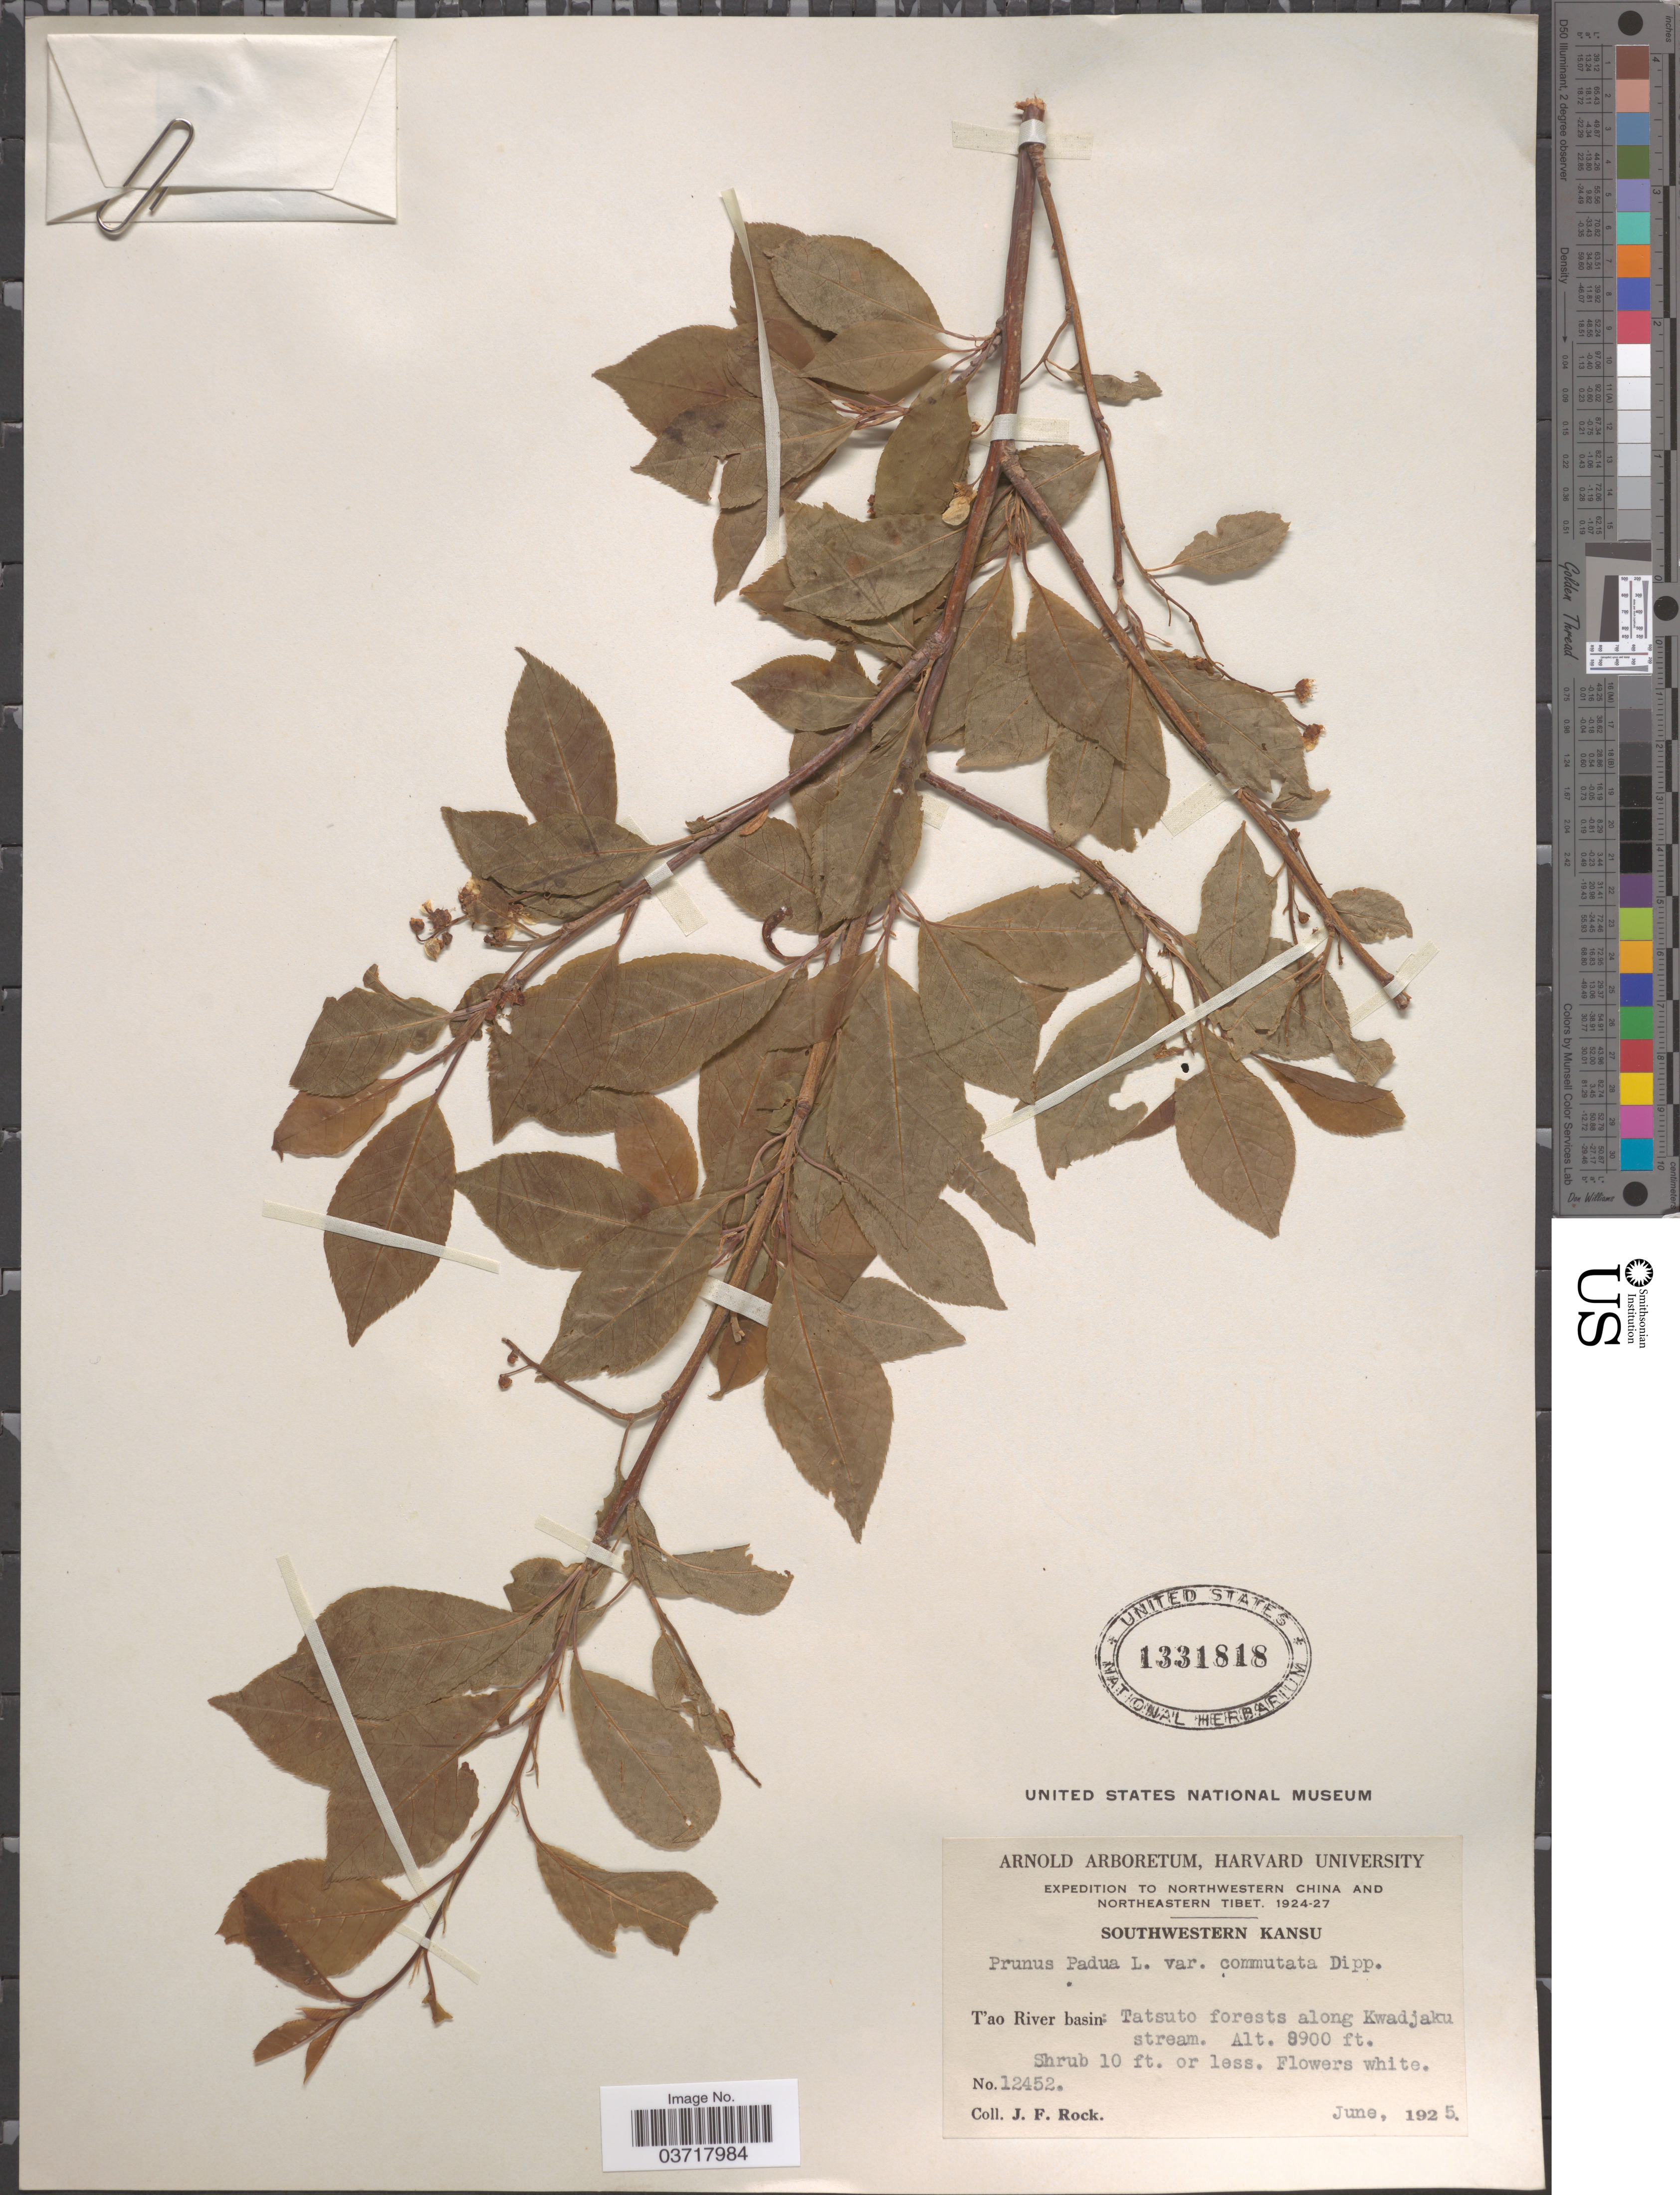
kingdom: Plantae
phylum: Tracheophyta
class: Magnoliopsida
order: Rosales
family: Rosaceae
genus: Prunus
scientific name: Prunus padus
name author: L.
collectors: J. Rock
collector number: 12452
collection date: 1925-06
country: China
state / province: Gansu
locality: Northwestern China. Southwestern Kansu. T'ao River basin: Tatsuto forests along Kwadjaku stream.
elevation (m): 2713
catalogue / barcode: US 1331818